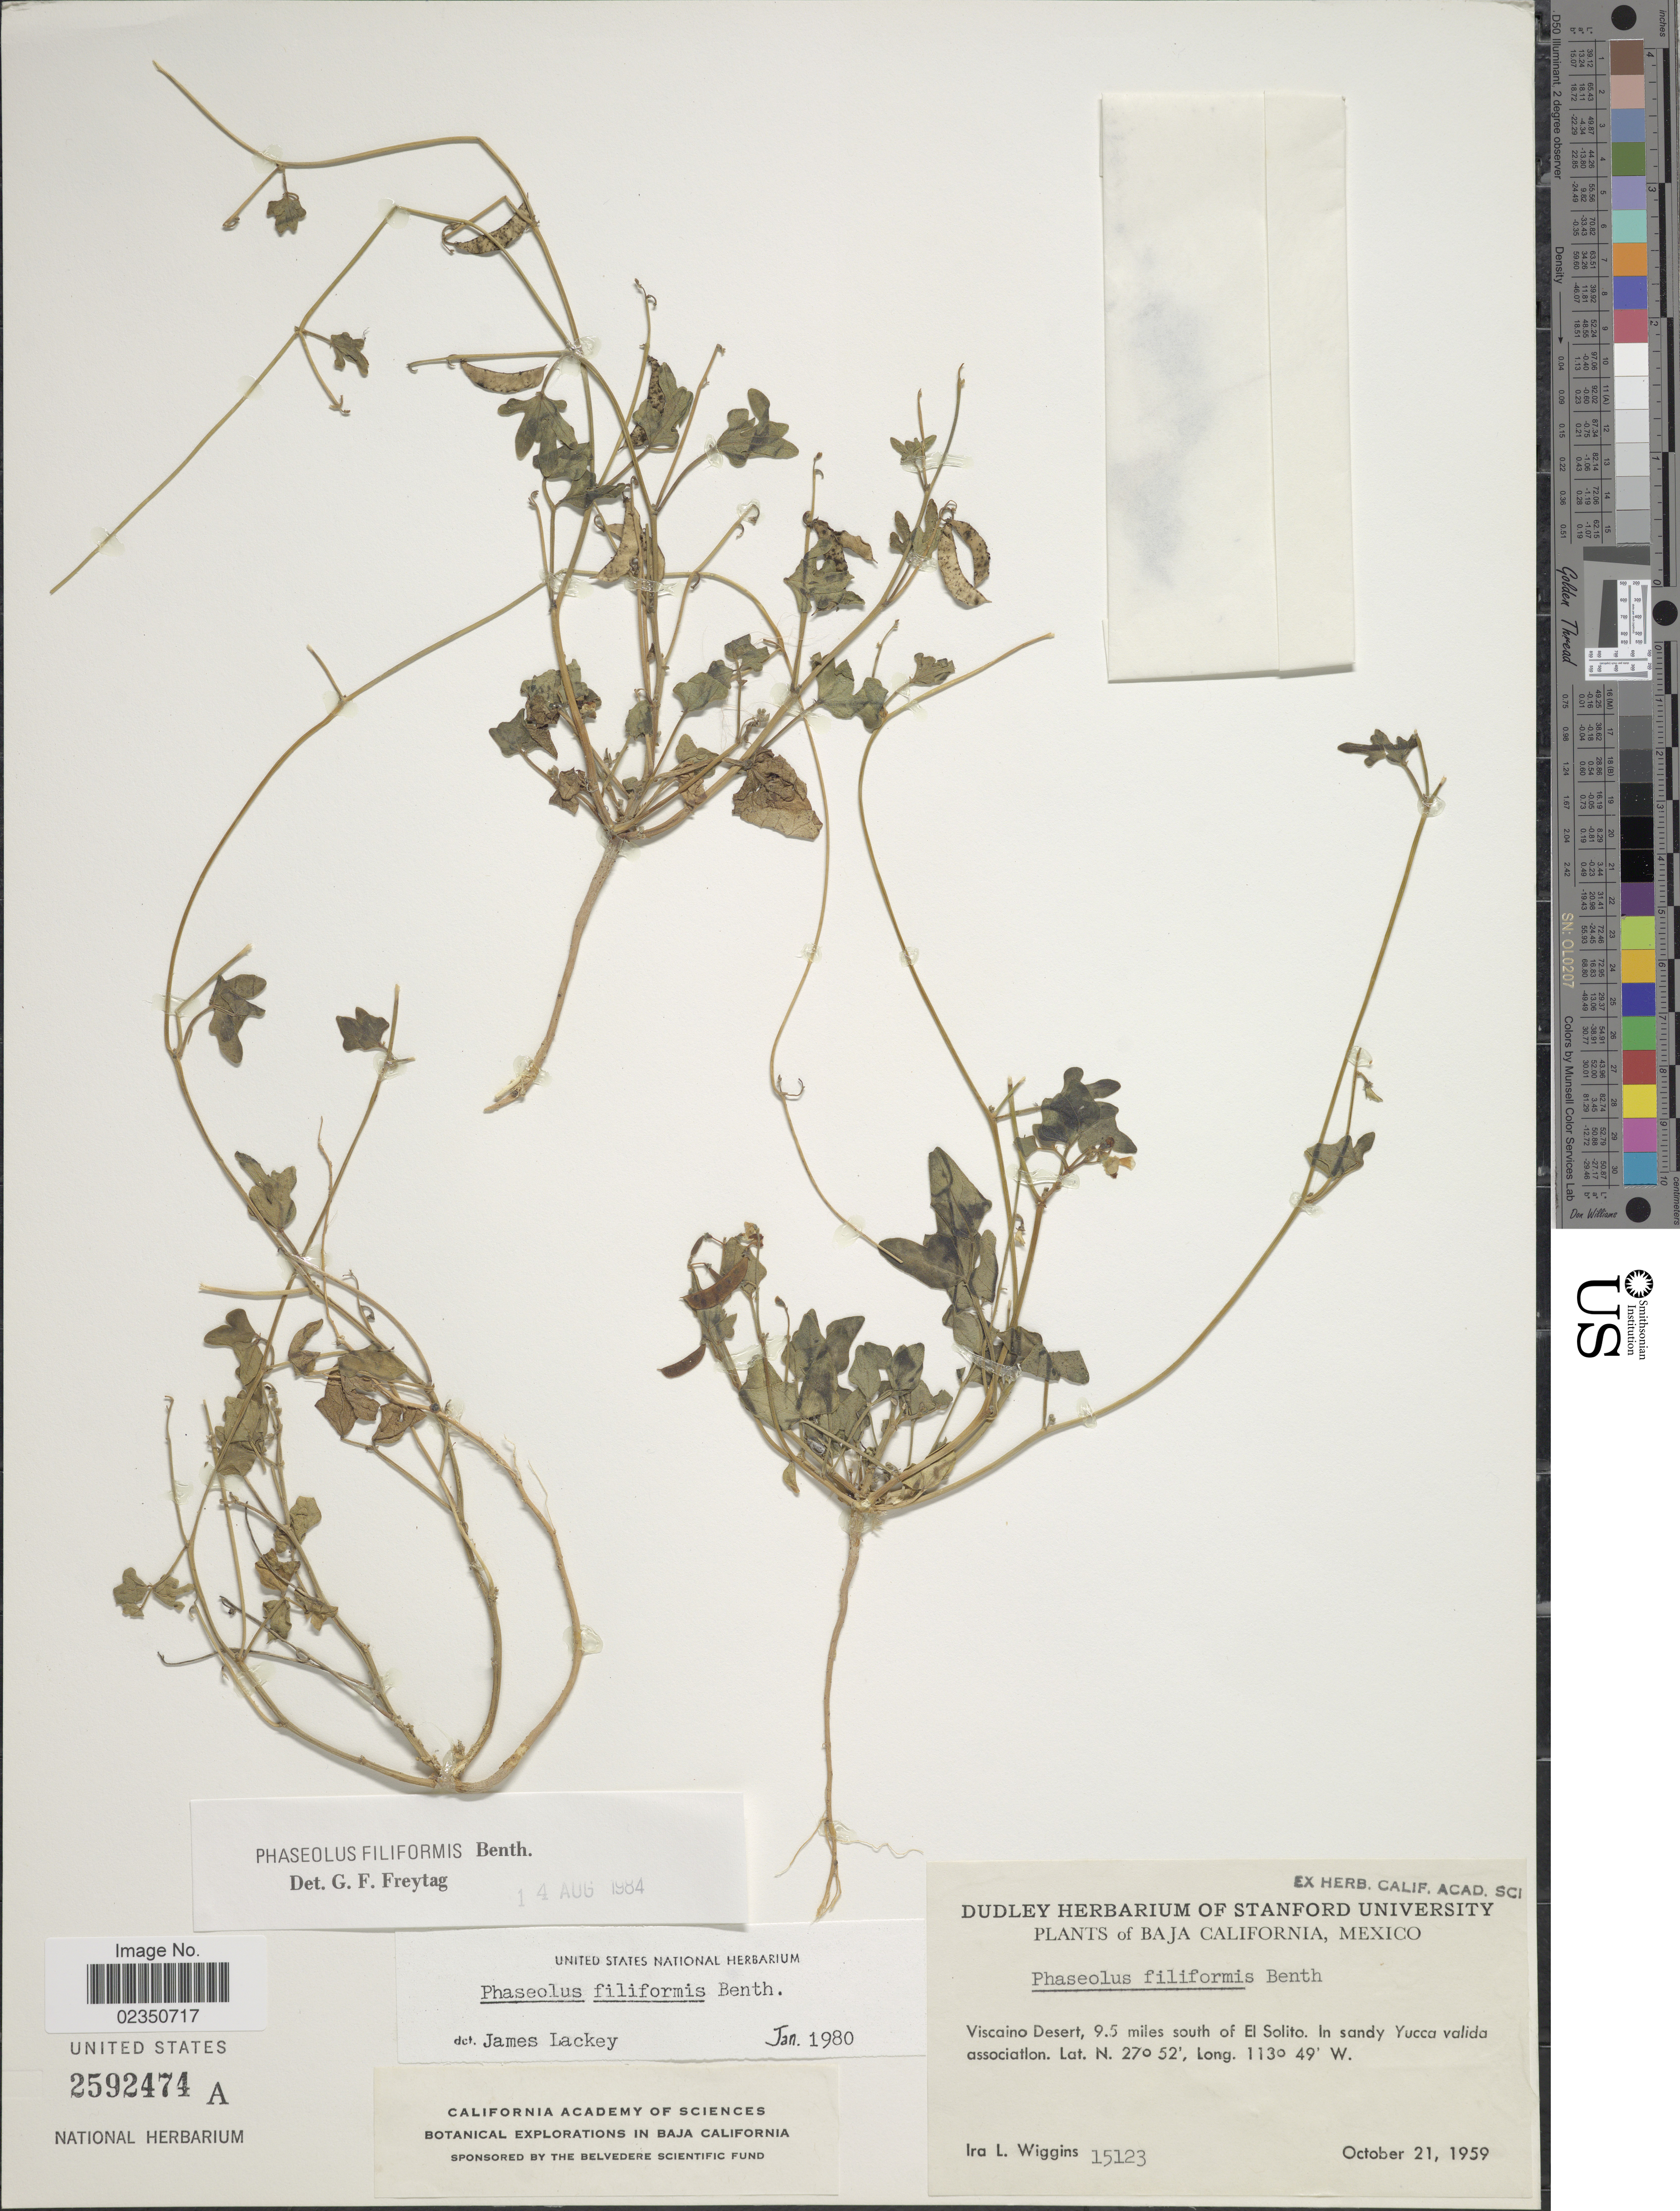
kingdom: Plantae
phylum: Tracheophyta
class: Magnoliopsida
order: Fabales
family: Fabaceae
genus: Phaseolus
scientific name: Phaseolus filiformis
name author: Benth.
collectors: I. L. Wiggins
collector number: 15123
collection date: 1959-10-21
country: Mexico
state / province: Baja California Sur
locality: Viscaino Desert, 9.5 miles south of El Solito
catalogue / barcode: US 2592474A